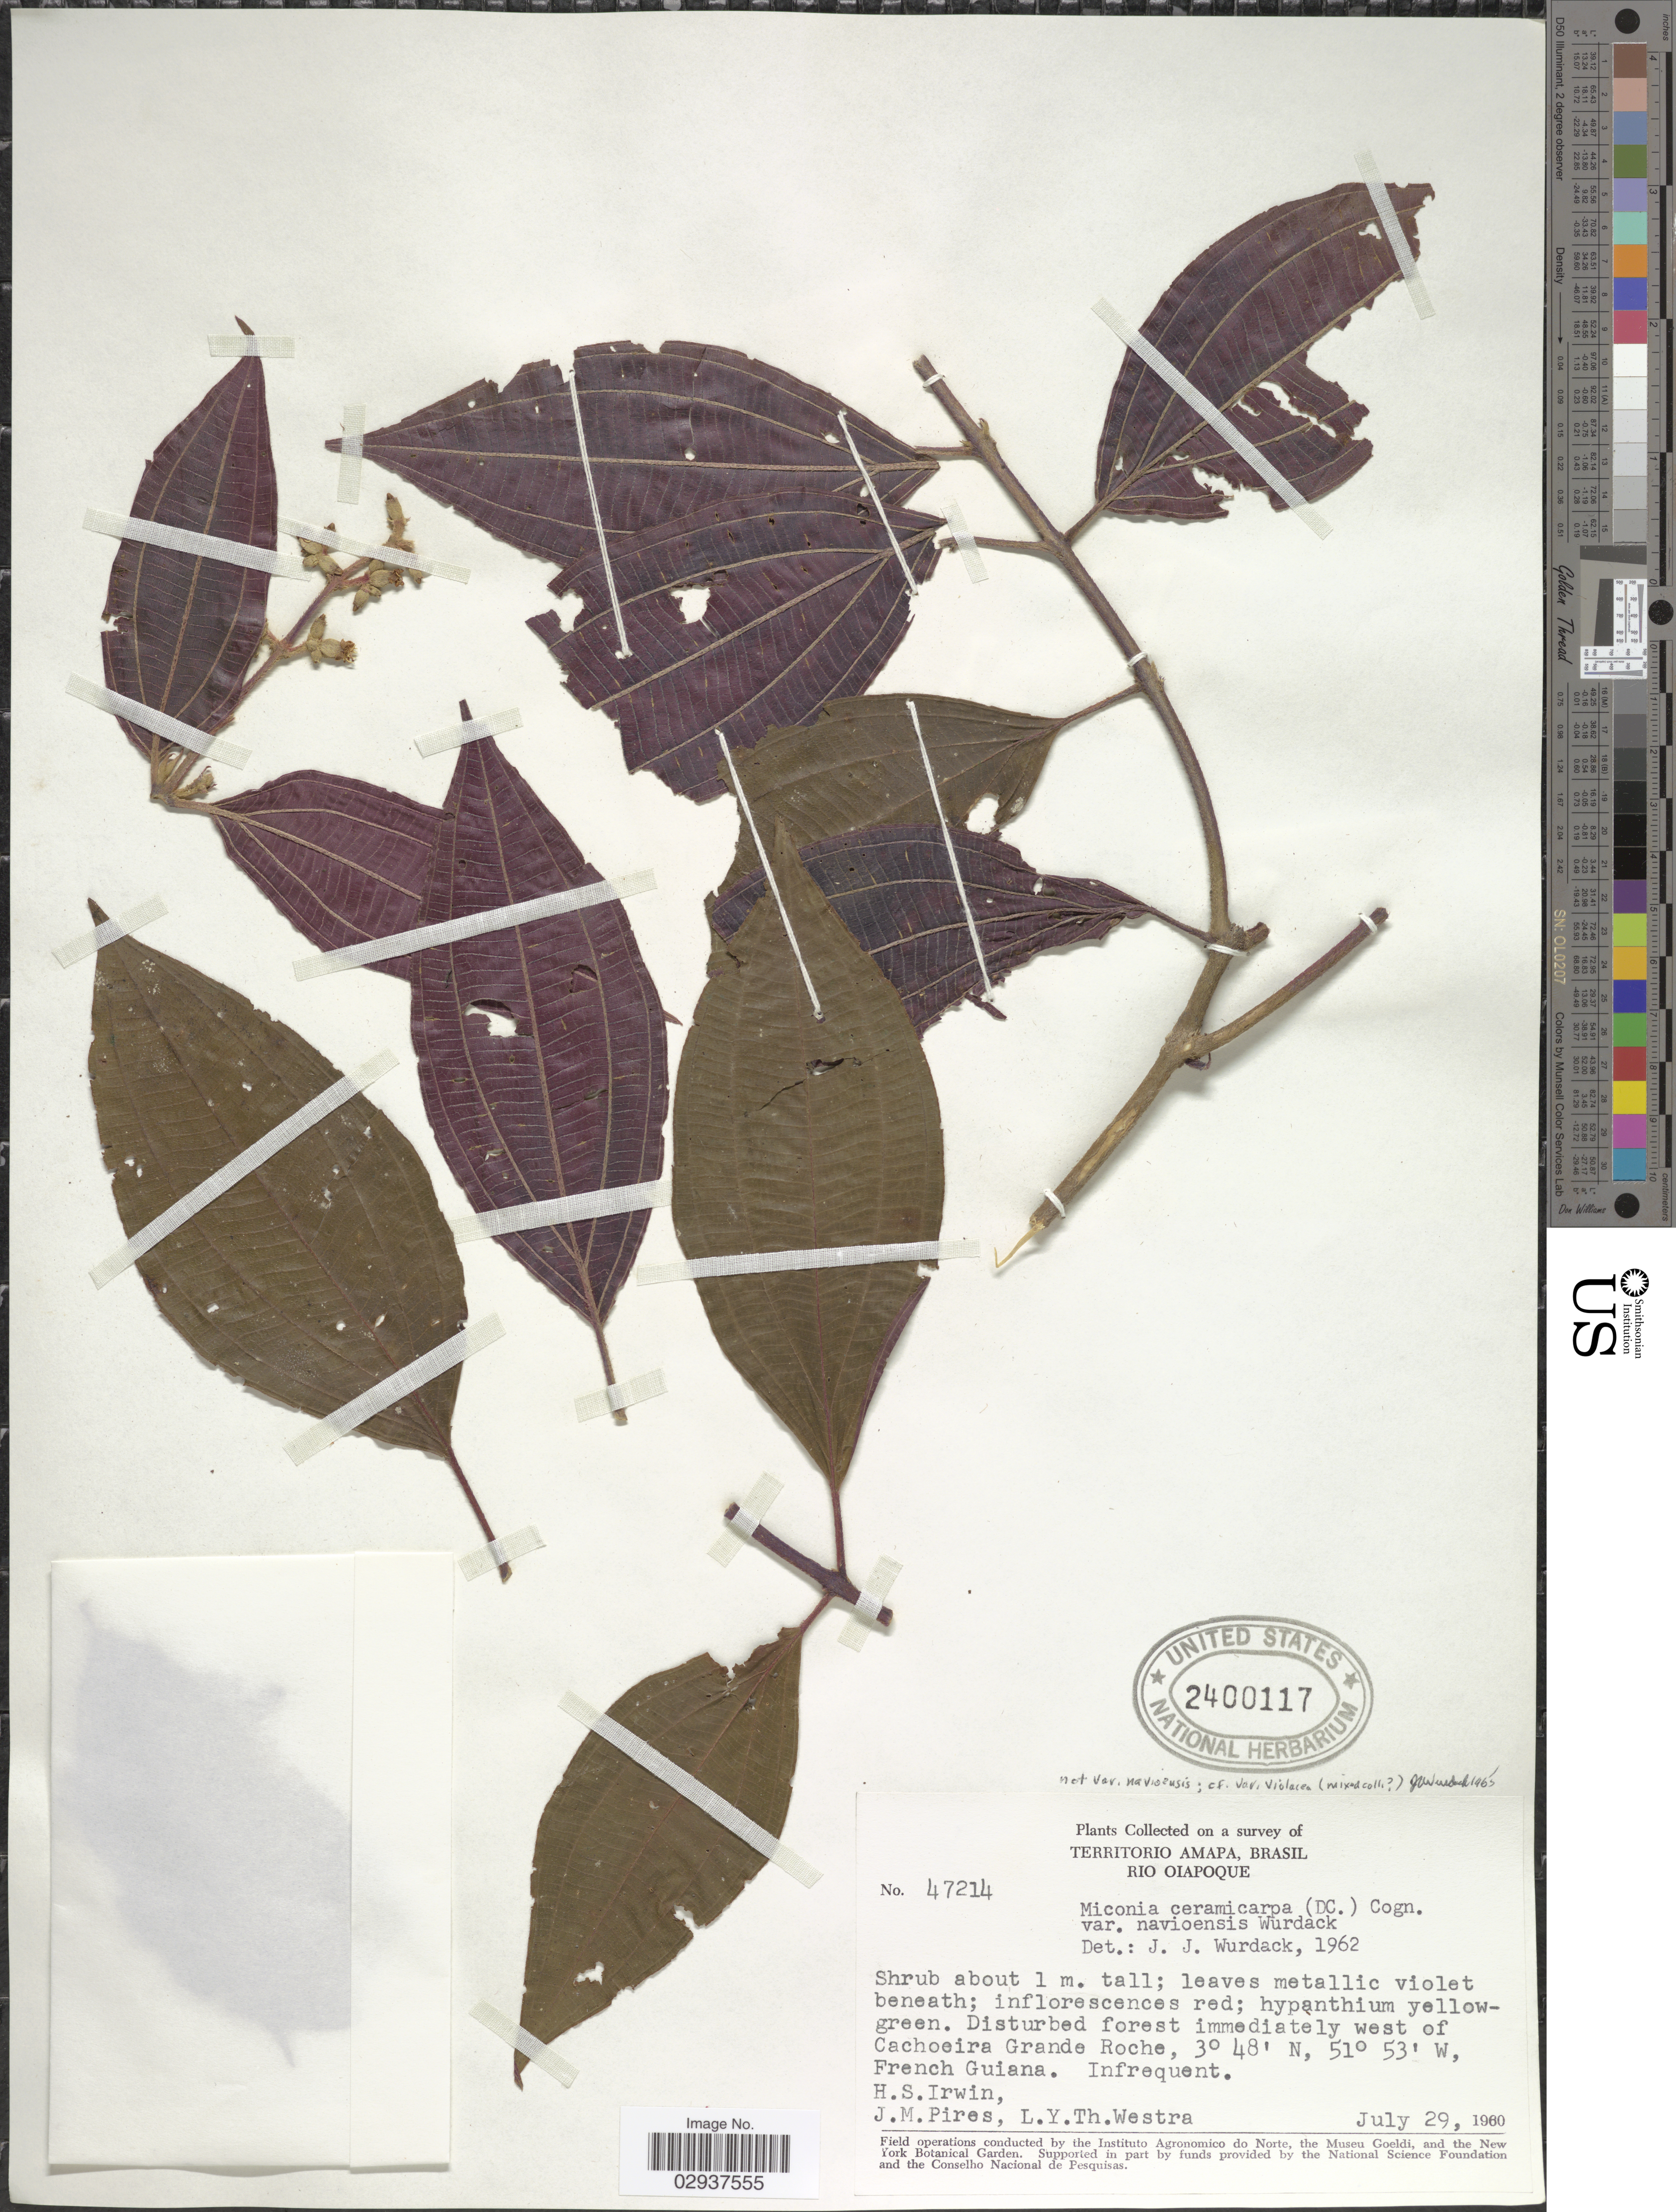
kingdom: Plantae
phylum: Tracheophyta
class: Magnoliopsida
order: Myrtales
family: Melastomataceae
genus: Miconia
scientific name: Miconia ceramicarpa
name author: (DC.) Cogn.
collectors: H. Irwin, J. M. Pires & L. Y. T. Westra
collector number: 47214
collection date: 1960-07-29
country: French Guiana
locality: Disturbed forest immediately west of Cachoeira Grande Roche.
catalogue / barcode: US 2400117